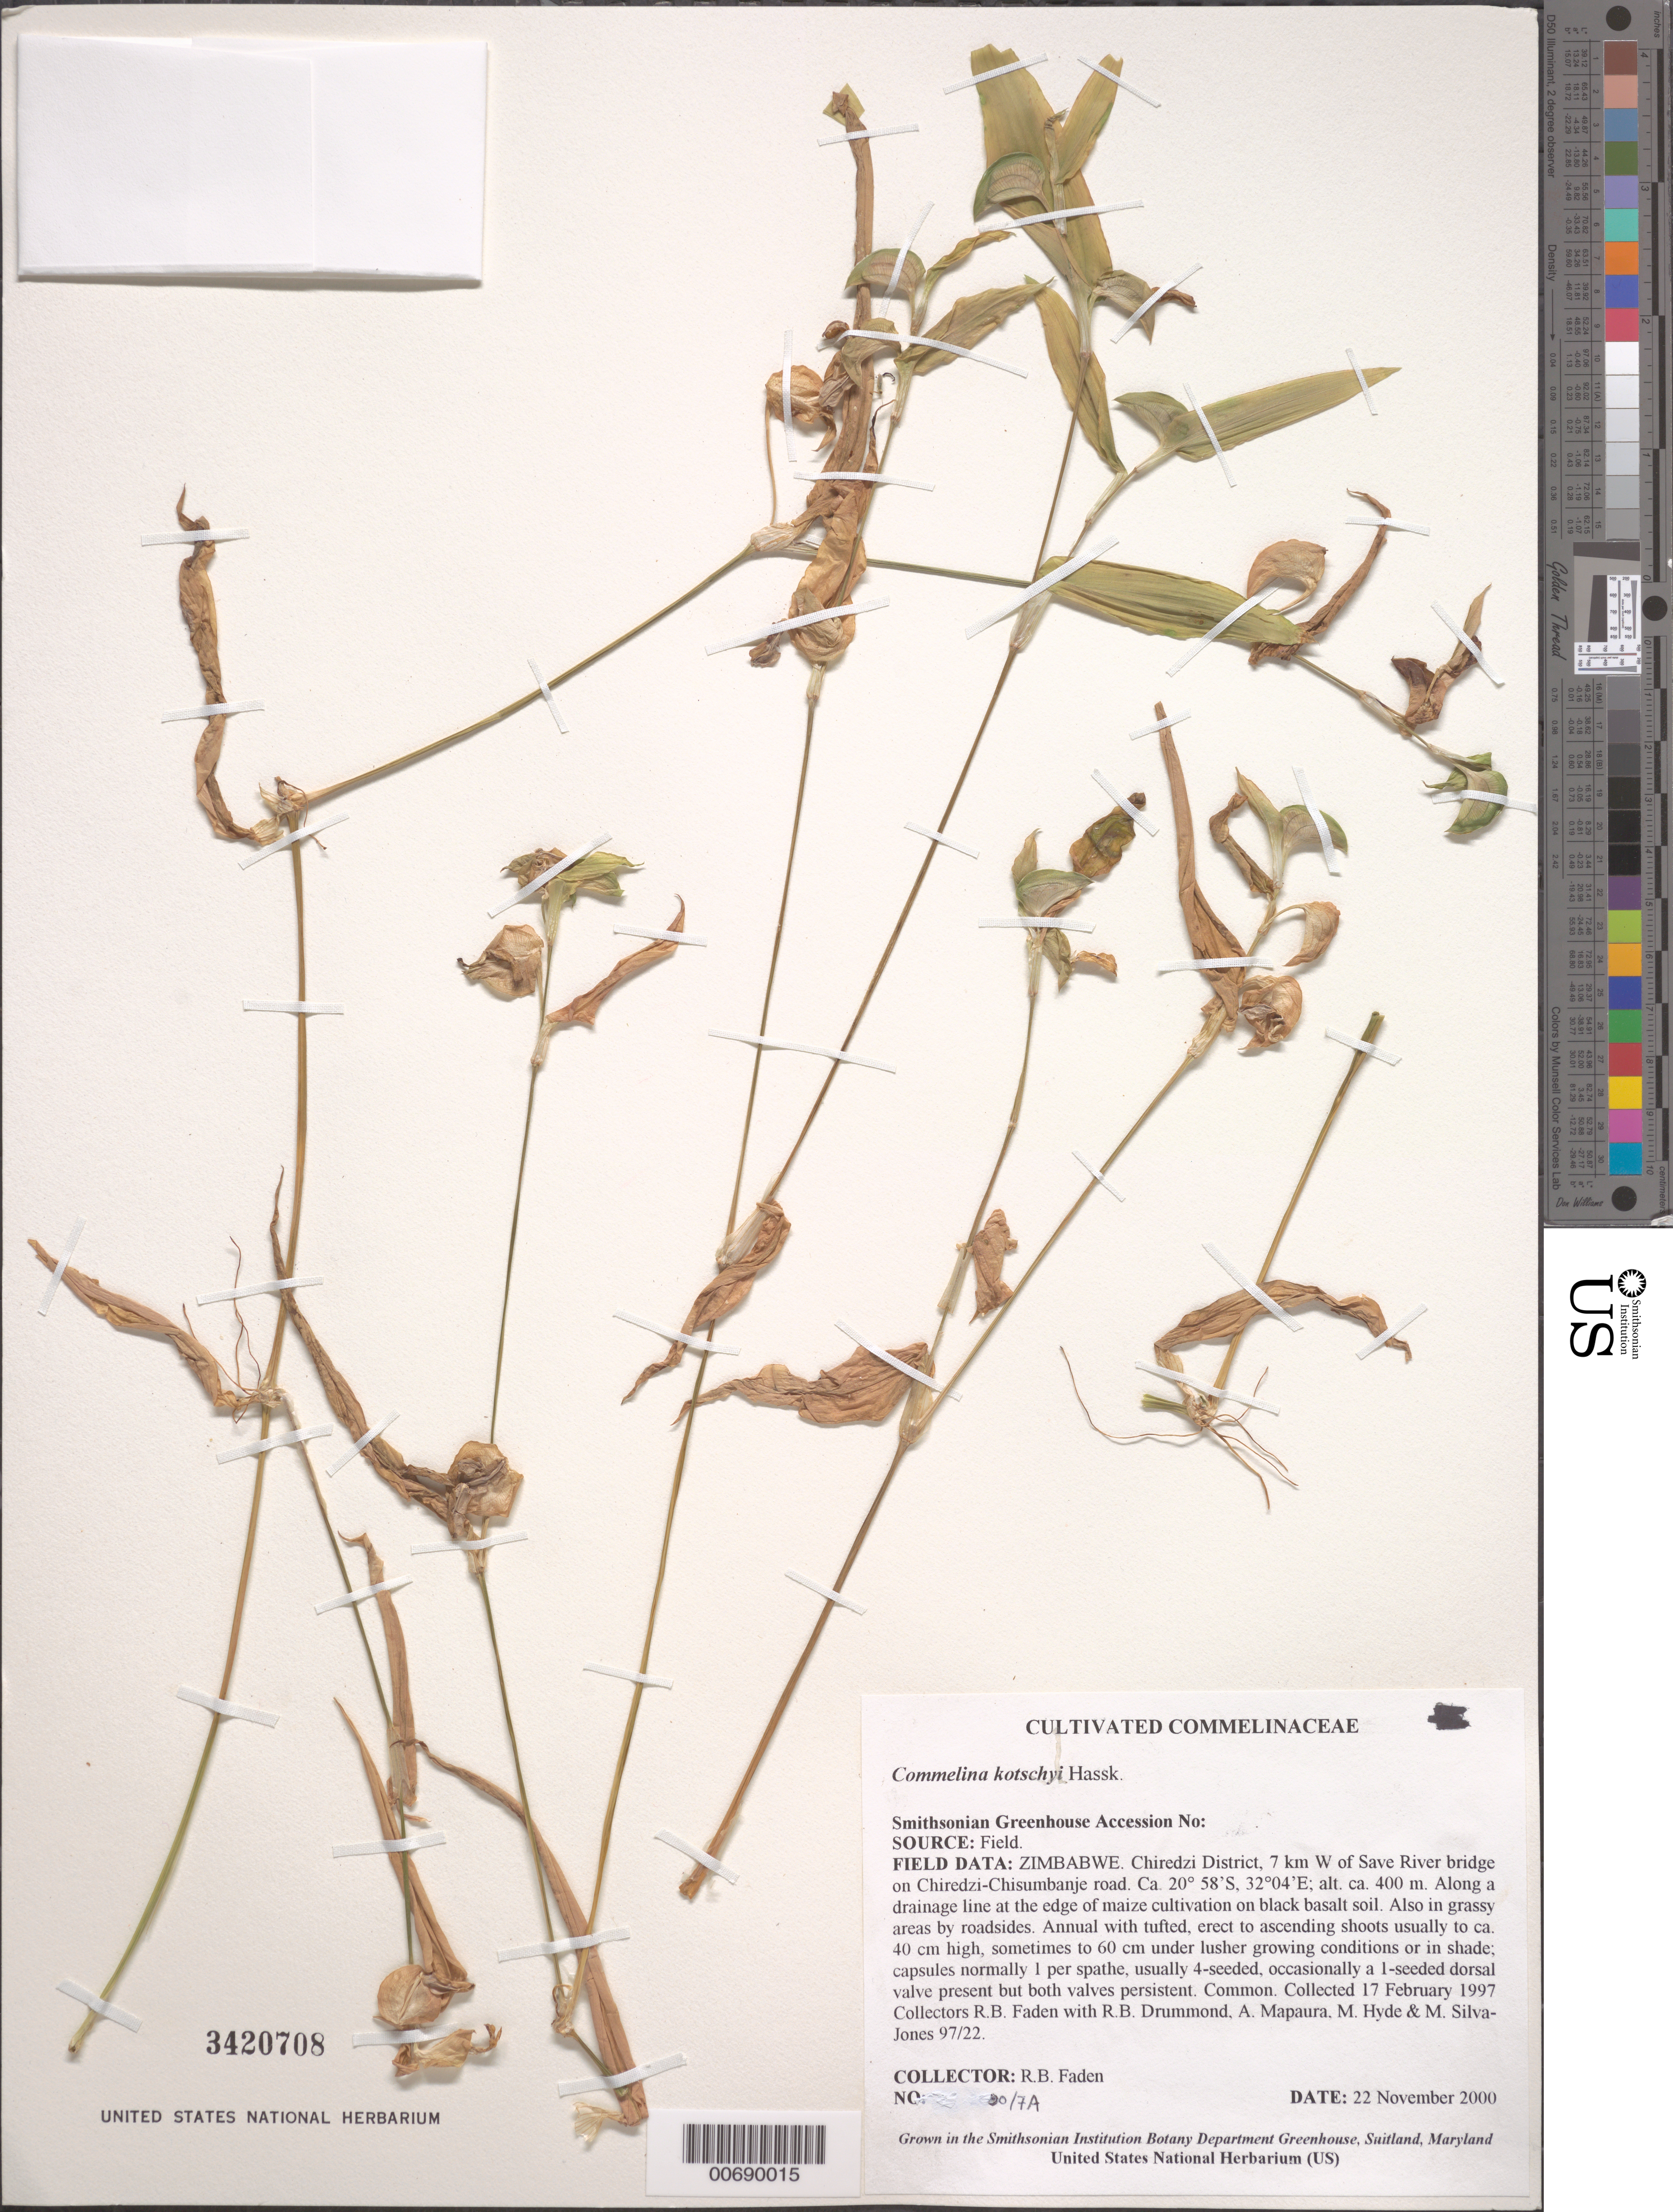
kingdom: Plantae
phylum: Tracheophyta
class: Liliopsida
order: Commelinales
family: Commelinaceae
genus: Commelina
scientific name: Commelina kotschyi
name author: Hassk.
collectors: R. B. Faden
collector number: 00/7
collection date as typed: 22 Nov 2000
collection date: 2000-11-22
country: United States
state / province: Maryland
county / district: Prince George's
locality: Smithsonian Greenhouse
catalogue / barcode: US 3420708